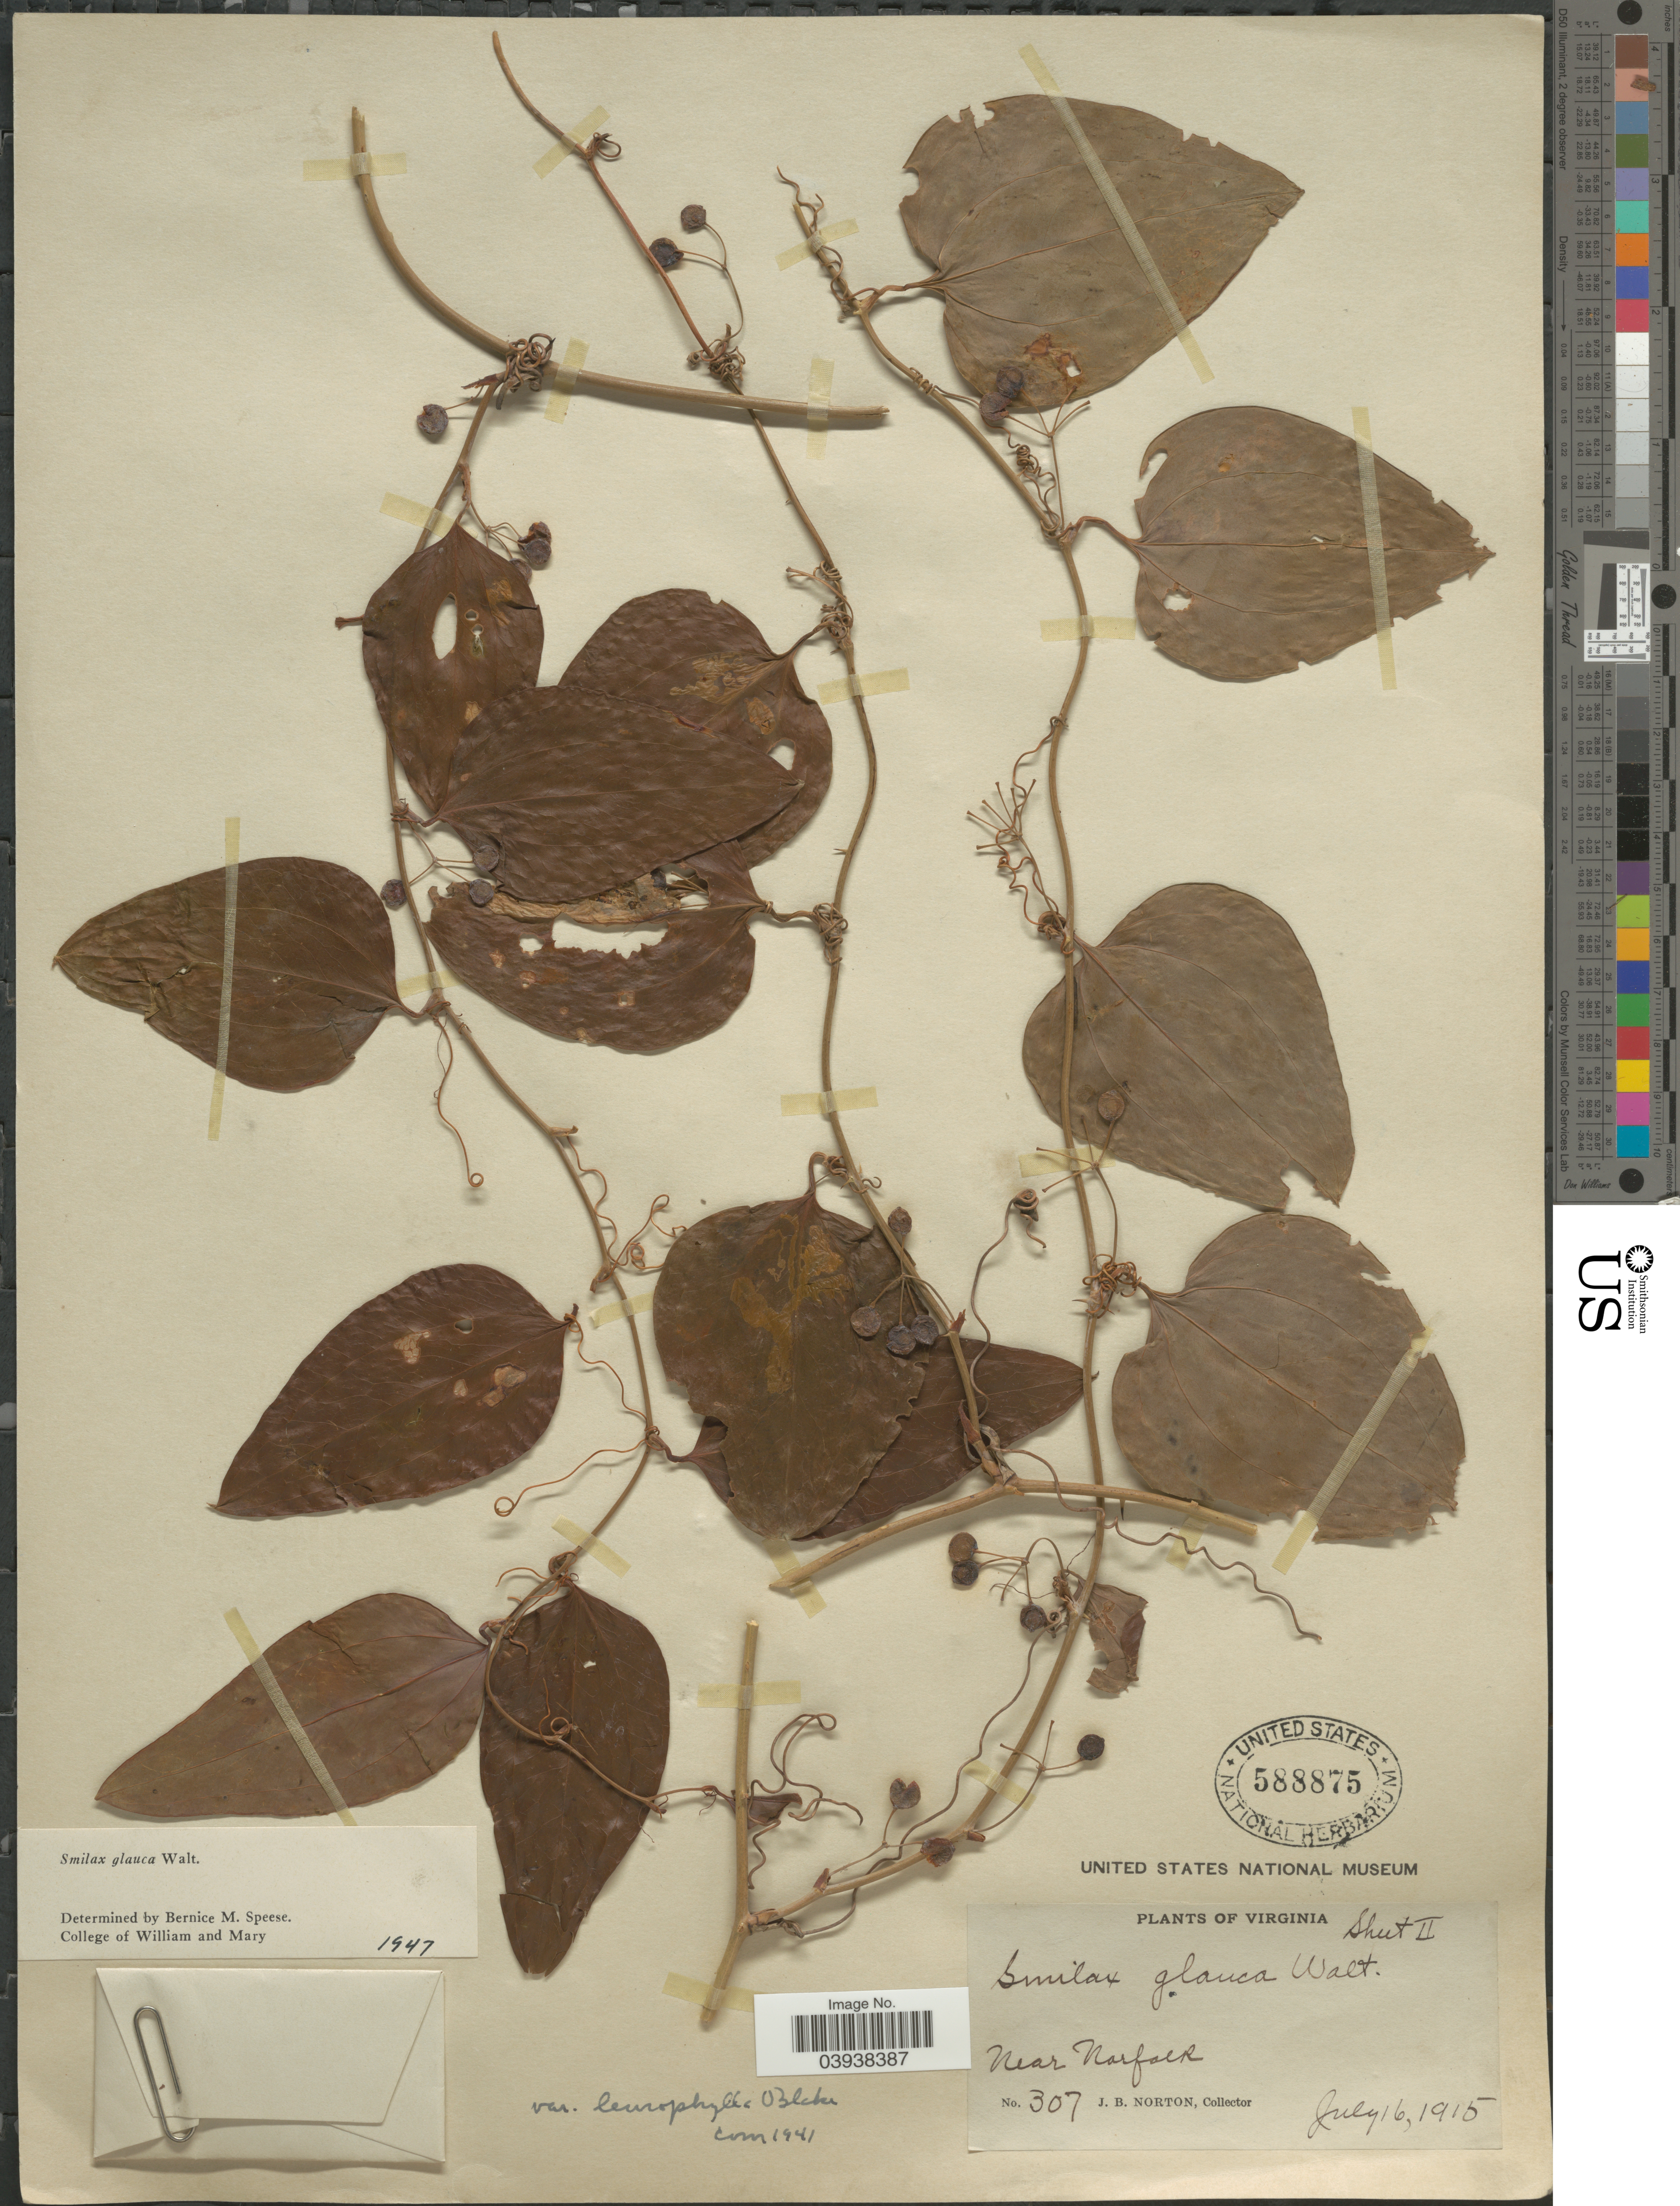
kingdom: Plantae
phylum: Tracheophyta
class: Liliopsida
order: Liliales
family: Smilacaceae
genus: Smilax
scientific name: Smilax glauca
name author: Walter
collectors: J. B. Norton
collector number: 307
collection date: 1915-07-16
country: United States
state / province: Virginia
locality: Near Norfolk.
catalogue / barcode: US 588875